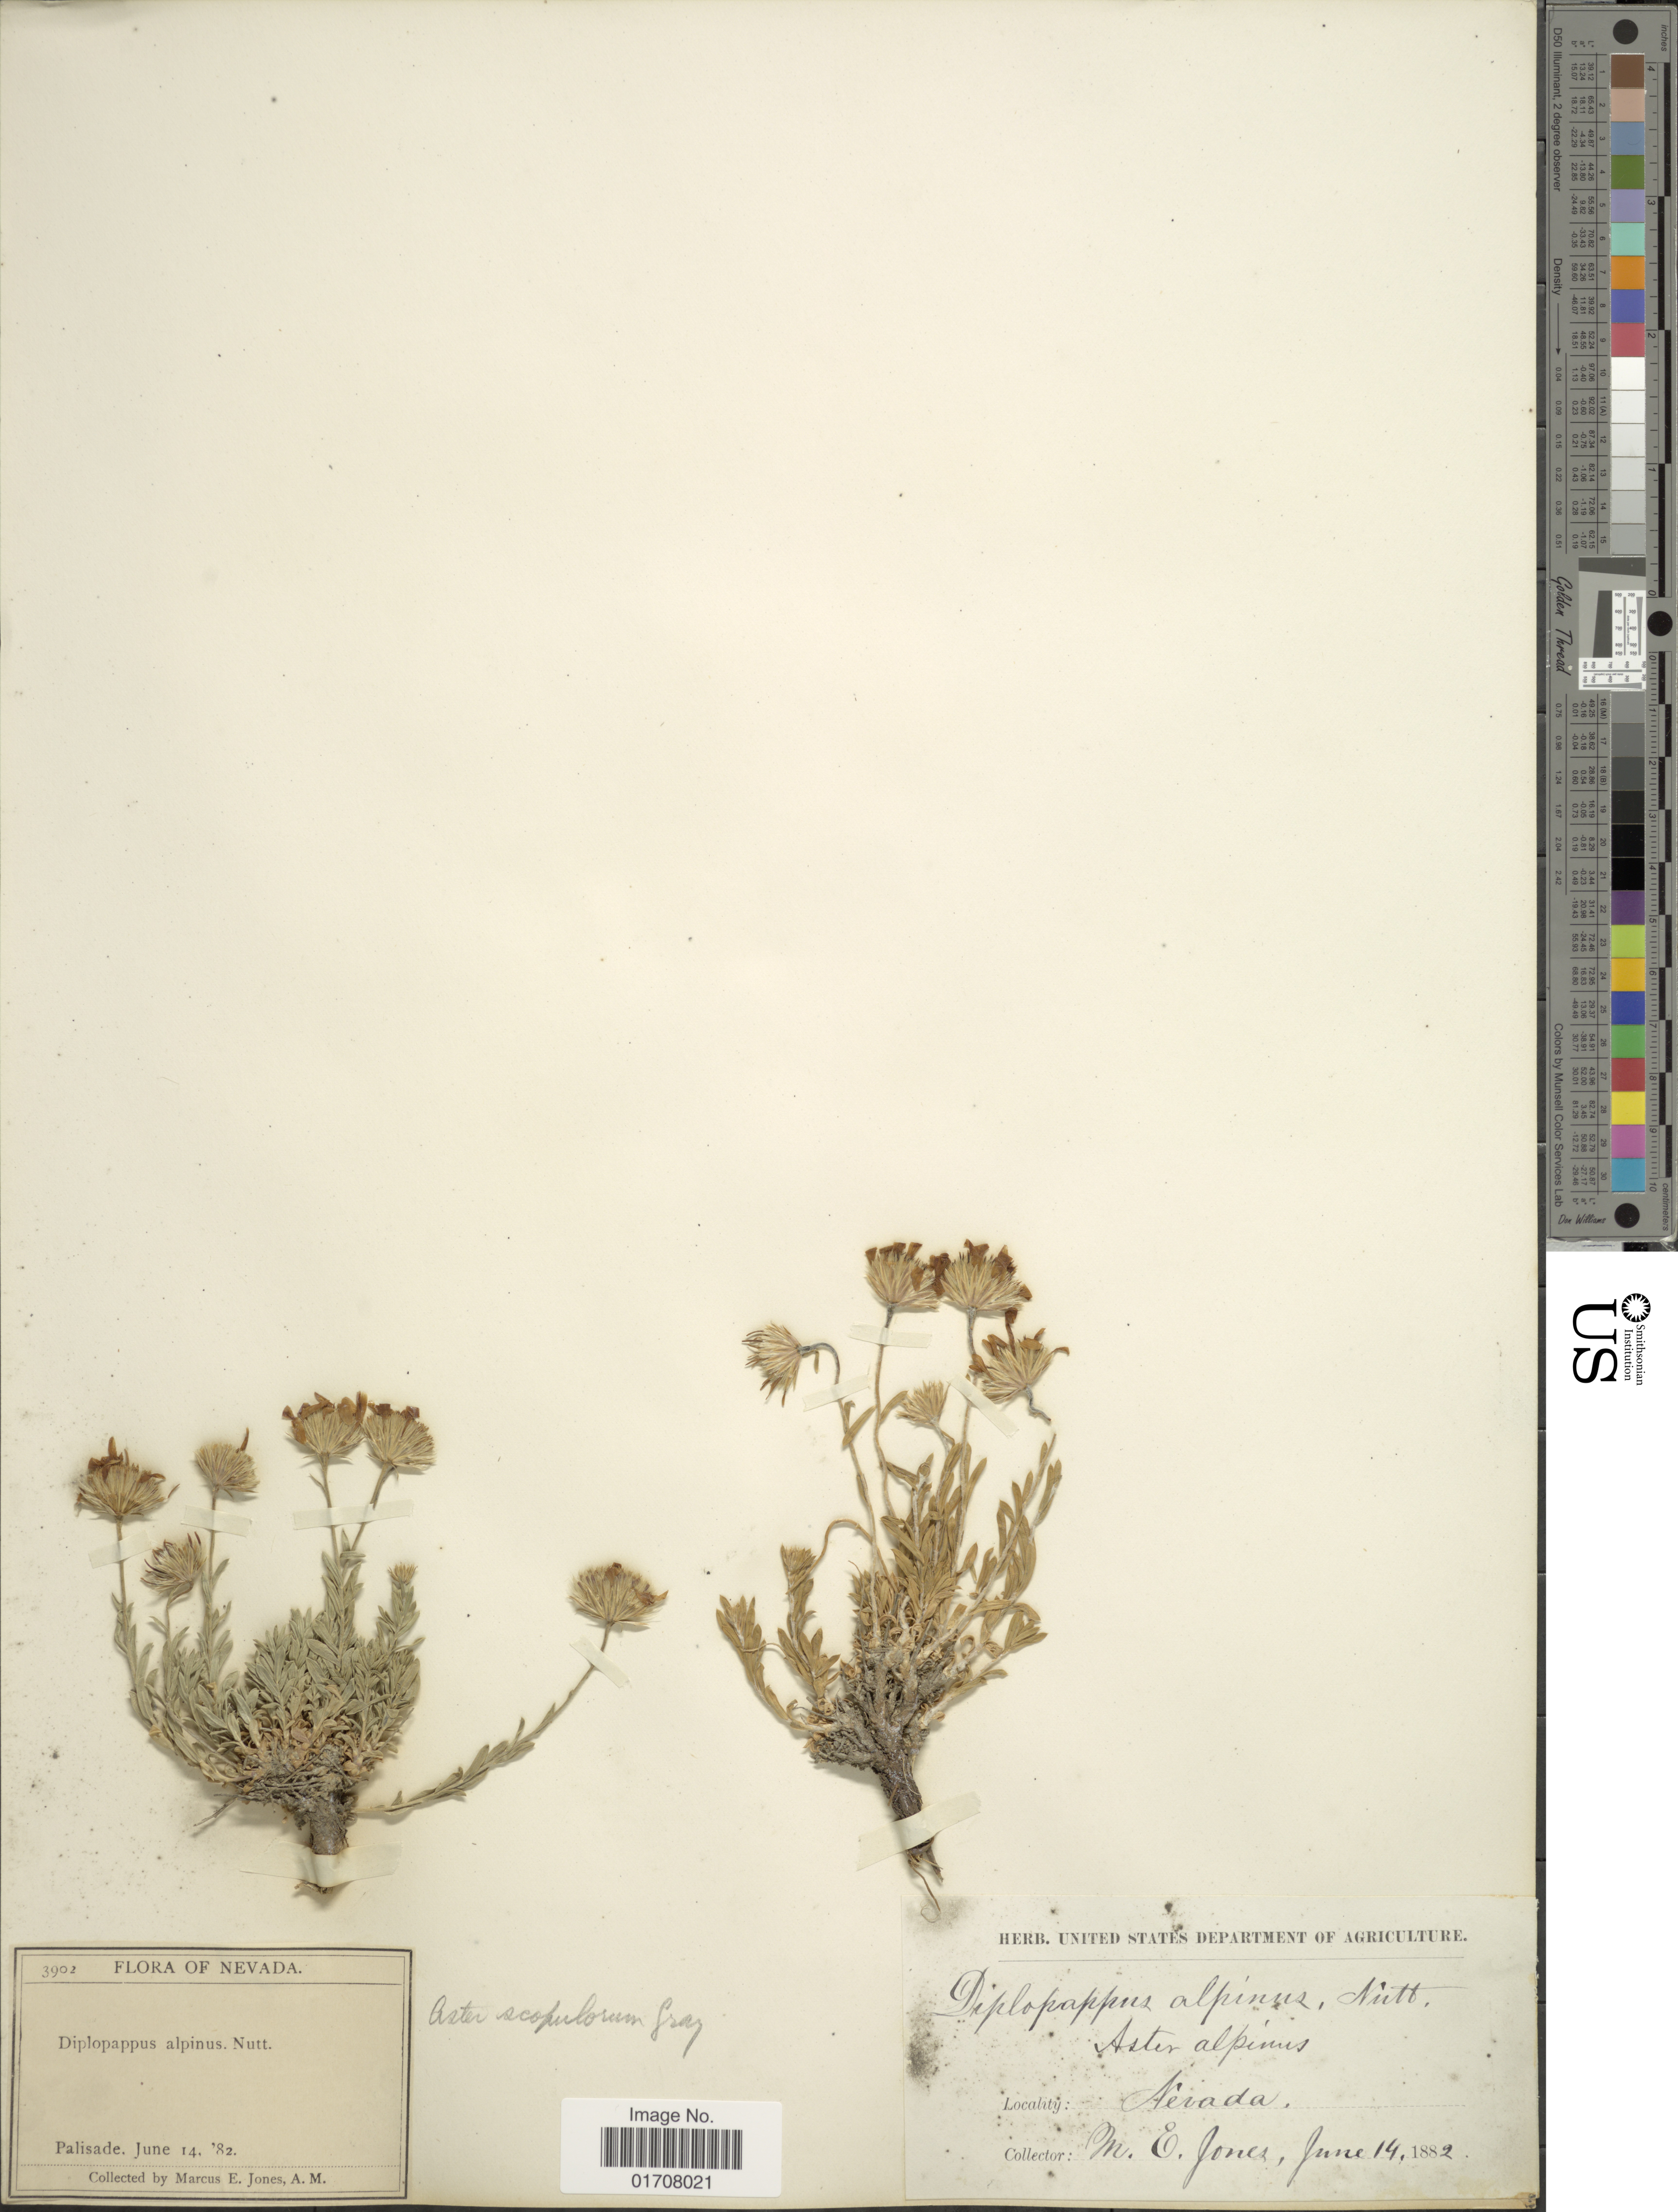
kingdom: Plantae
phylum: Tracheophyta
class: Magnoliopsida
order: Asterales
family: Asteraceae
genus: Ionactis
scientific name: Ionactis alpina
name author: (Nutt.) Greene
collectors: M. E. Jones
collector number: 3902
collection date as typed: Transcribed d/m/y: 14/6/82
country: United States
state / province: Nevada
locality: Palisade